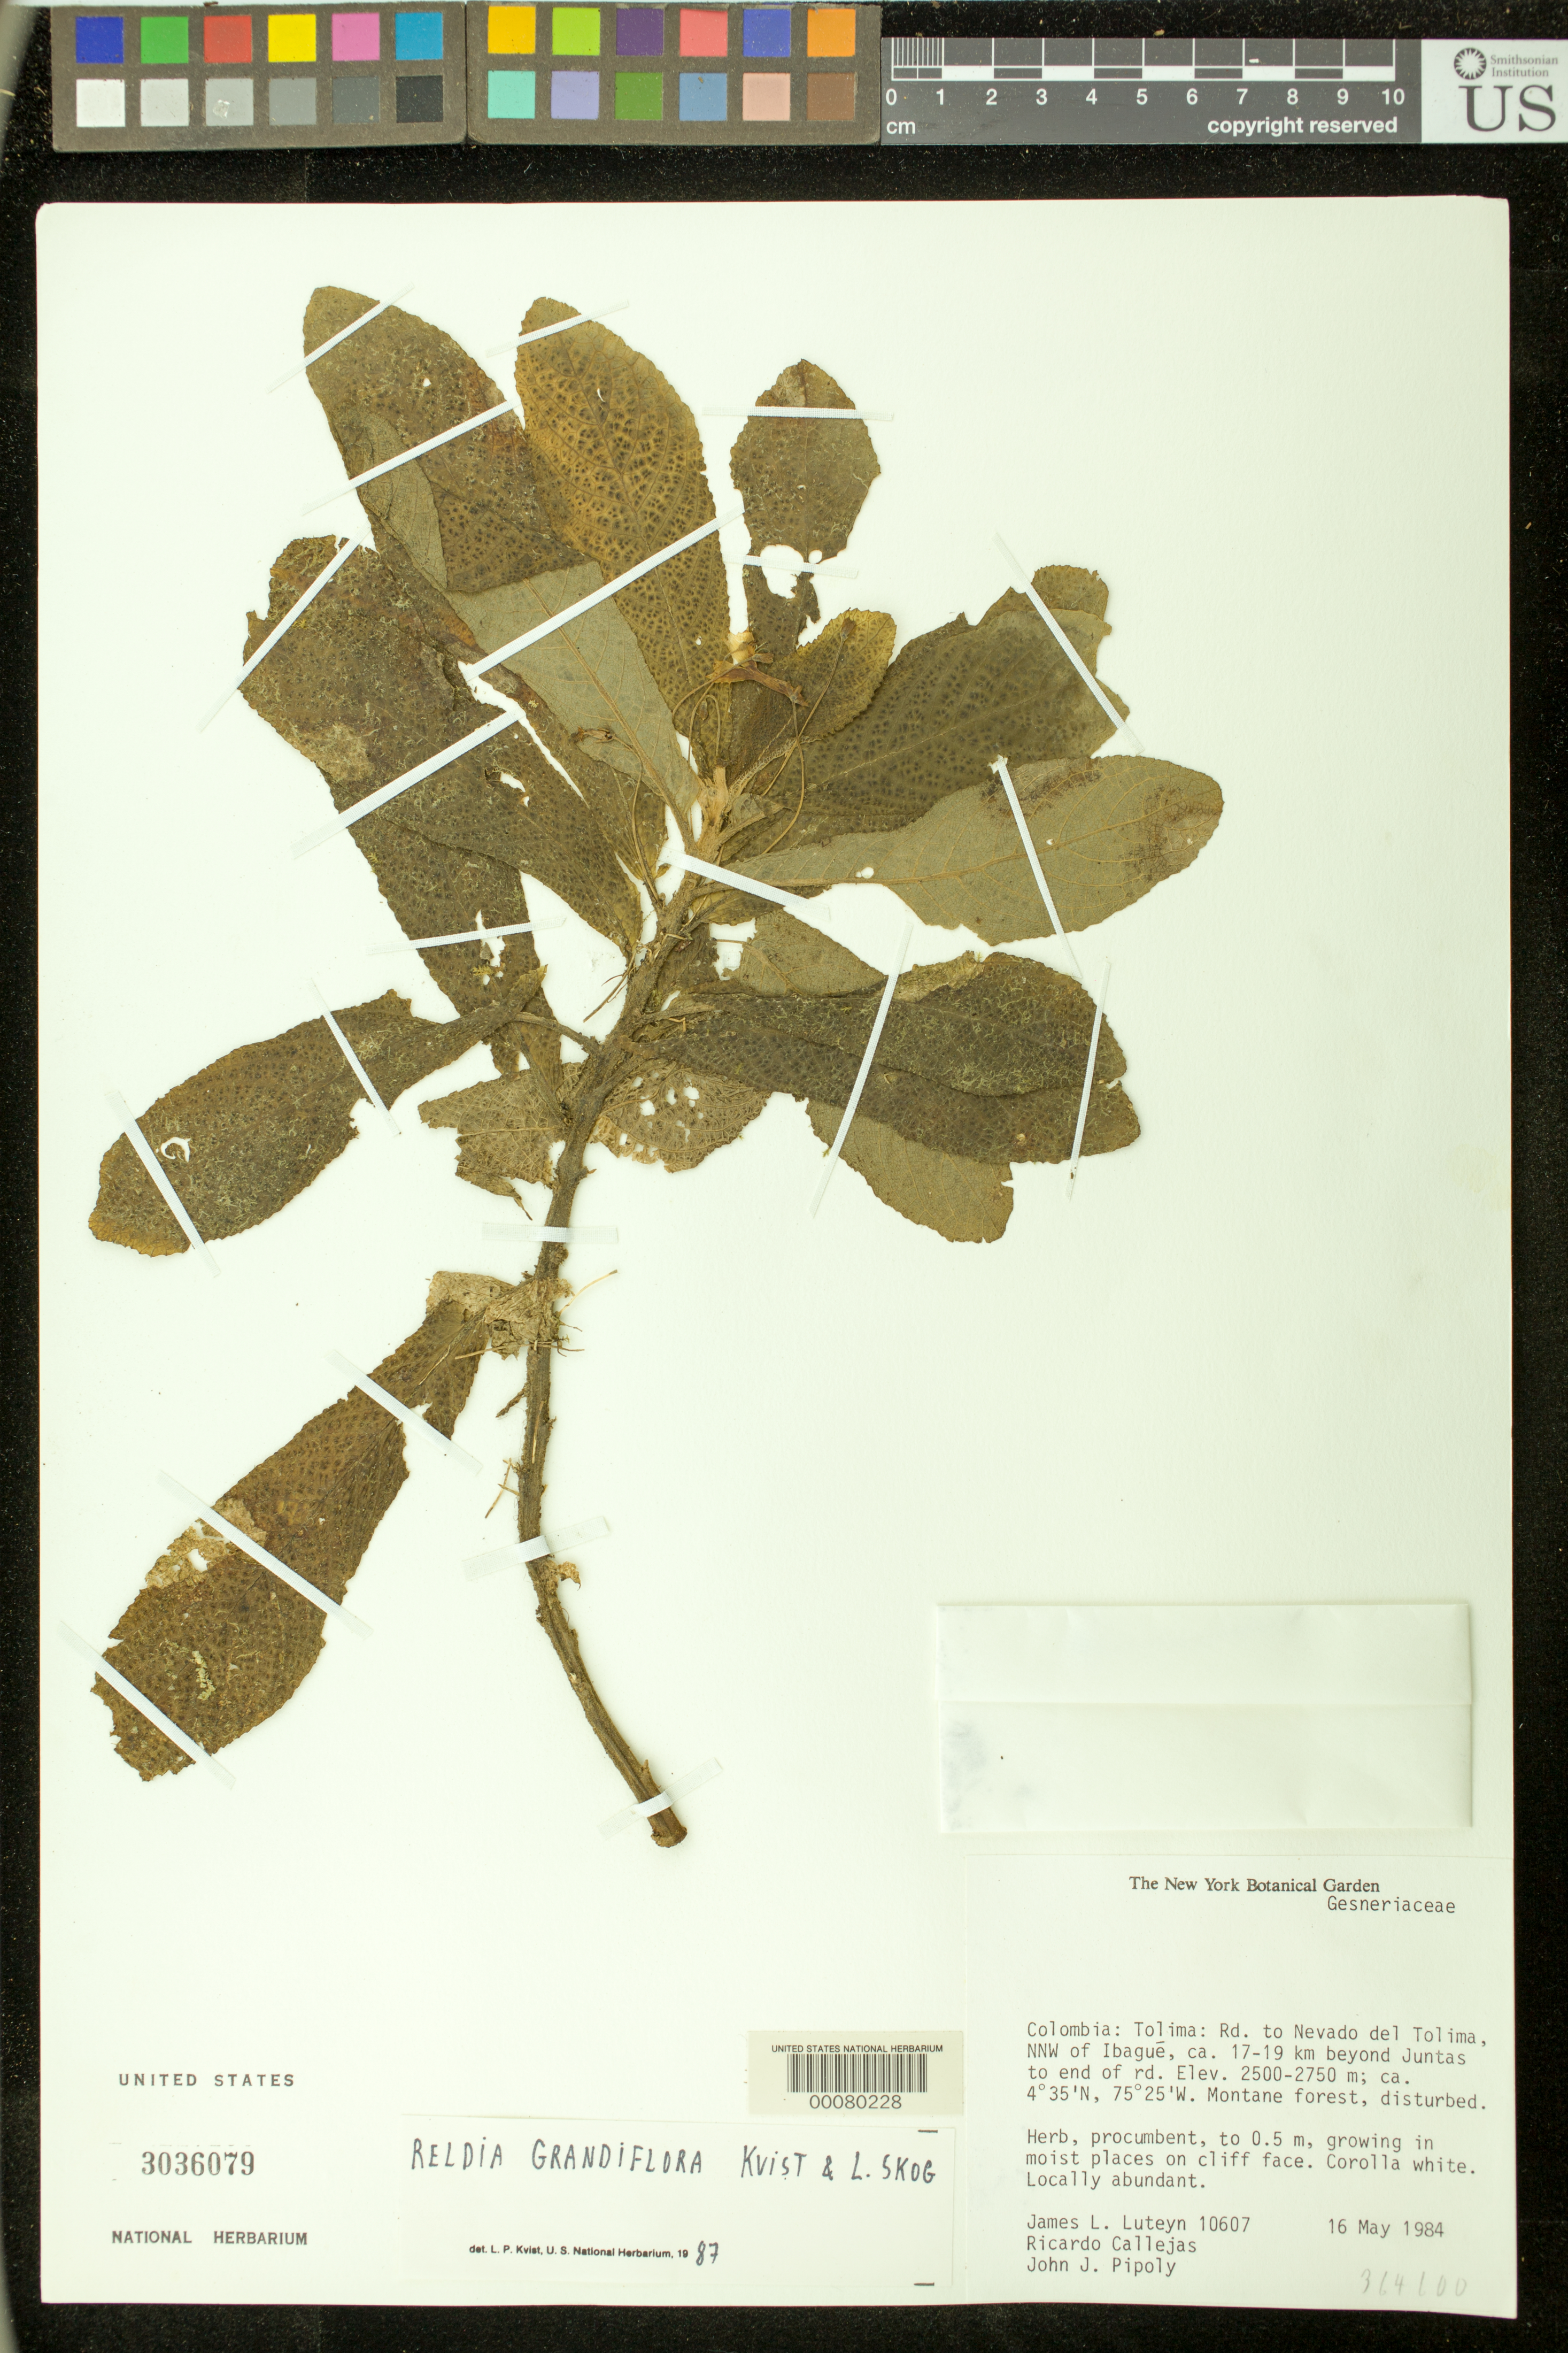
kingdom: Plantae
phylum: Tracheophyta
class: Magnoliopsida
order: Lamiales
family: Gesneriaceae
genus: Reldia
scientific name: Reldia grandiflora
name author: L.P. Kvist & L.E. Skog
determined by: Skog, Laurence E.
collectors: J. L. Luteyn, R. Callejas & J. J. Pipoly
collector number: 10607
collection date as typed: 16 Mar 1984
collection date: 1984-03-16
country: Colombia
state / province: Tolima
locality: Rd. to Nevado del Tolima, NNW of Ibague, ca. 17-19 km beyond Juntas to end of rd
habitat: Montane forest, disturbed; in moist places on cliff face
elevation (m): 2500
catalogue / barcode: US 3036079